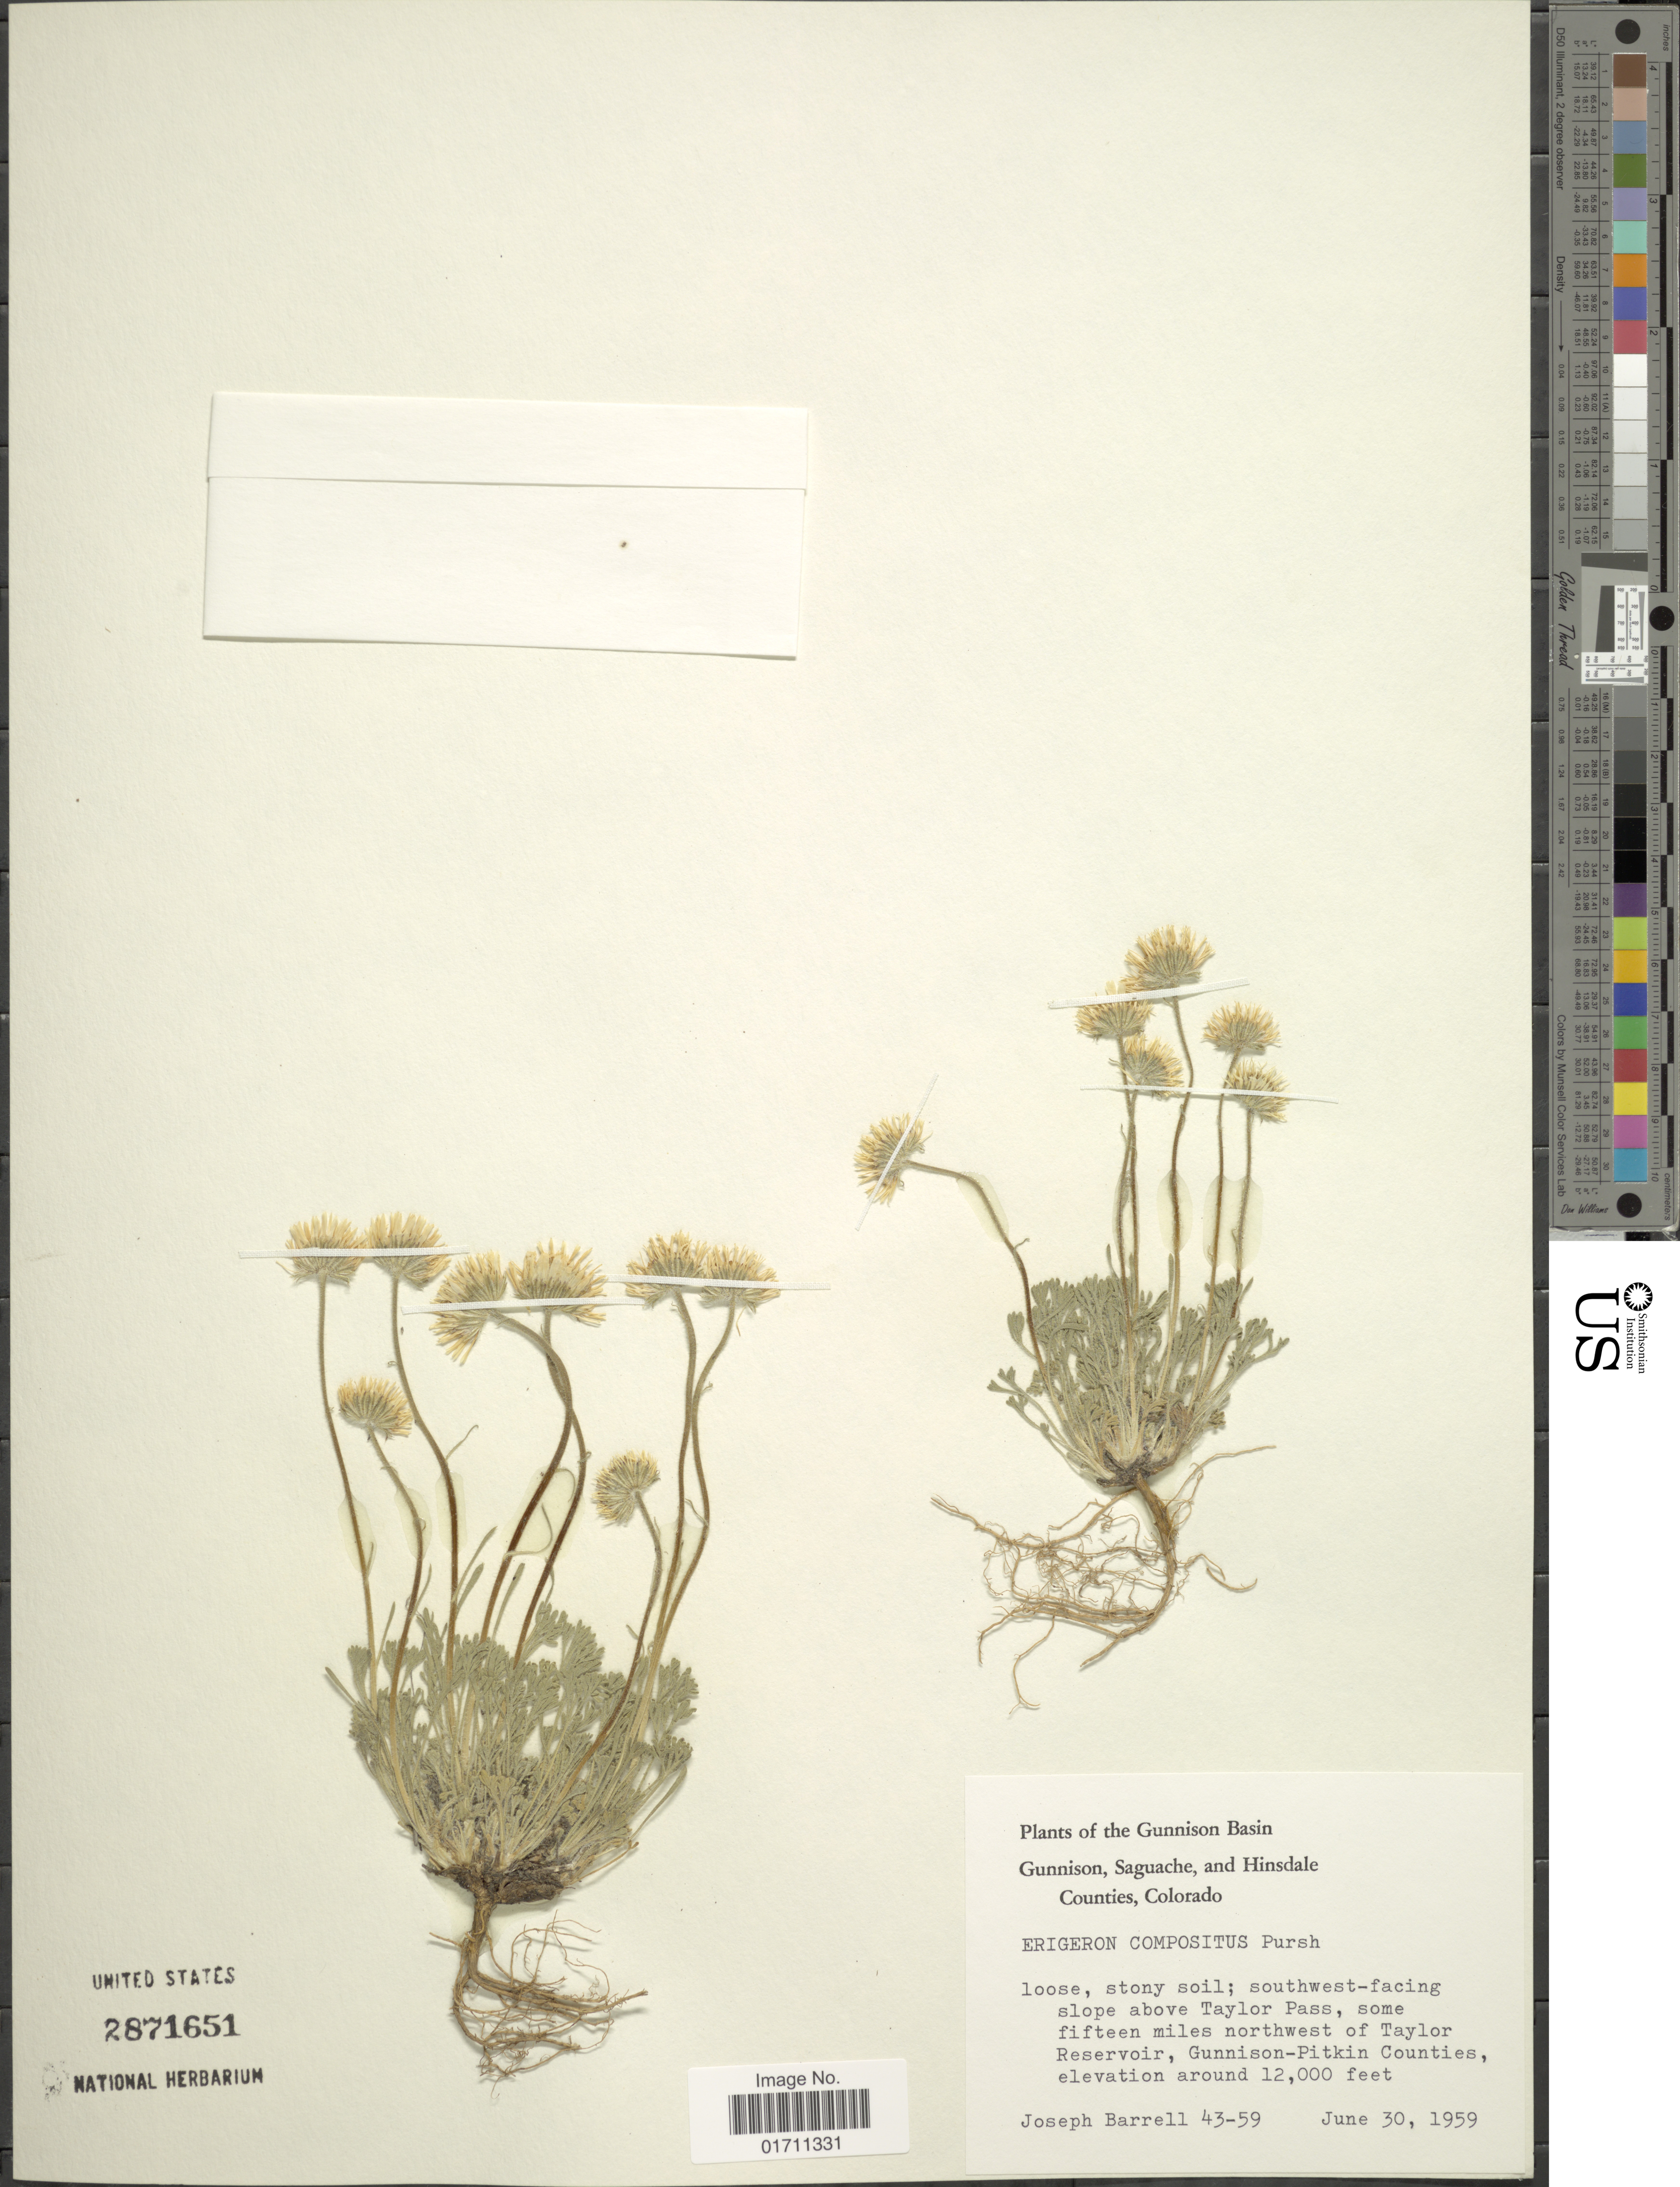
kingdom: Plantae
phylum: Tracheophyta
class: Magnoliopsida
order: Asterales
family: Asteraceae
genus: Erigeron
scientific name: Erigeron compositus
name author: Pursh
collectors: J. Barrell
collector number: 43-59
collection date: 1959-06-30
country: United States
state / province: Colorado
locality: The Gunnison Basin Gunnison, Saguache, and Hinsdale Counties,southwest-facing slope above Taylor Pass, some fifteen miles northwest of Taylor Reservoir, Gunnison-Pitkin Counties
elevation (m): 3658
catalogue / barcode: US 2871651